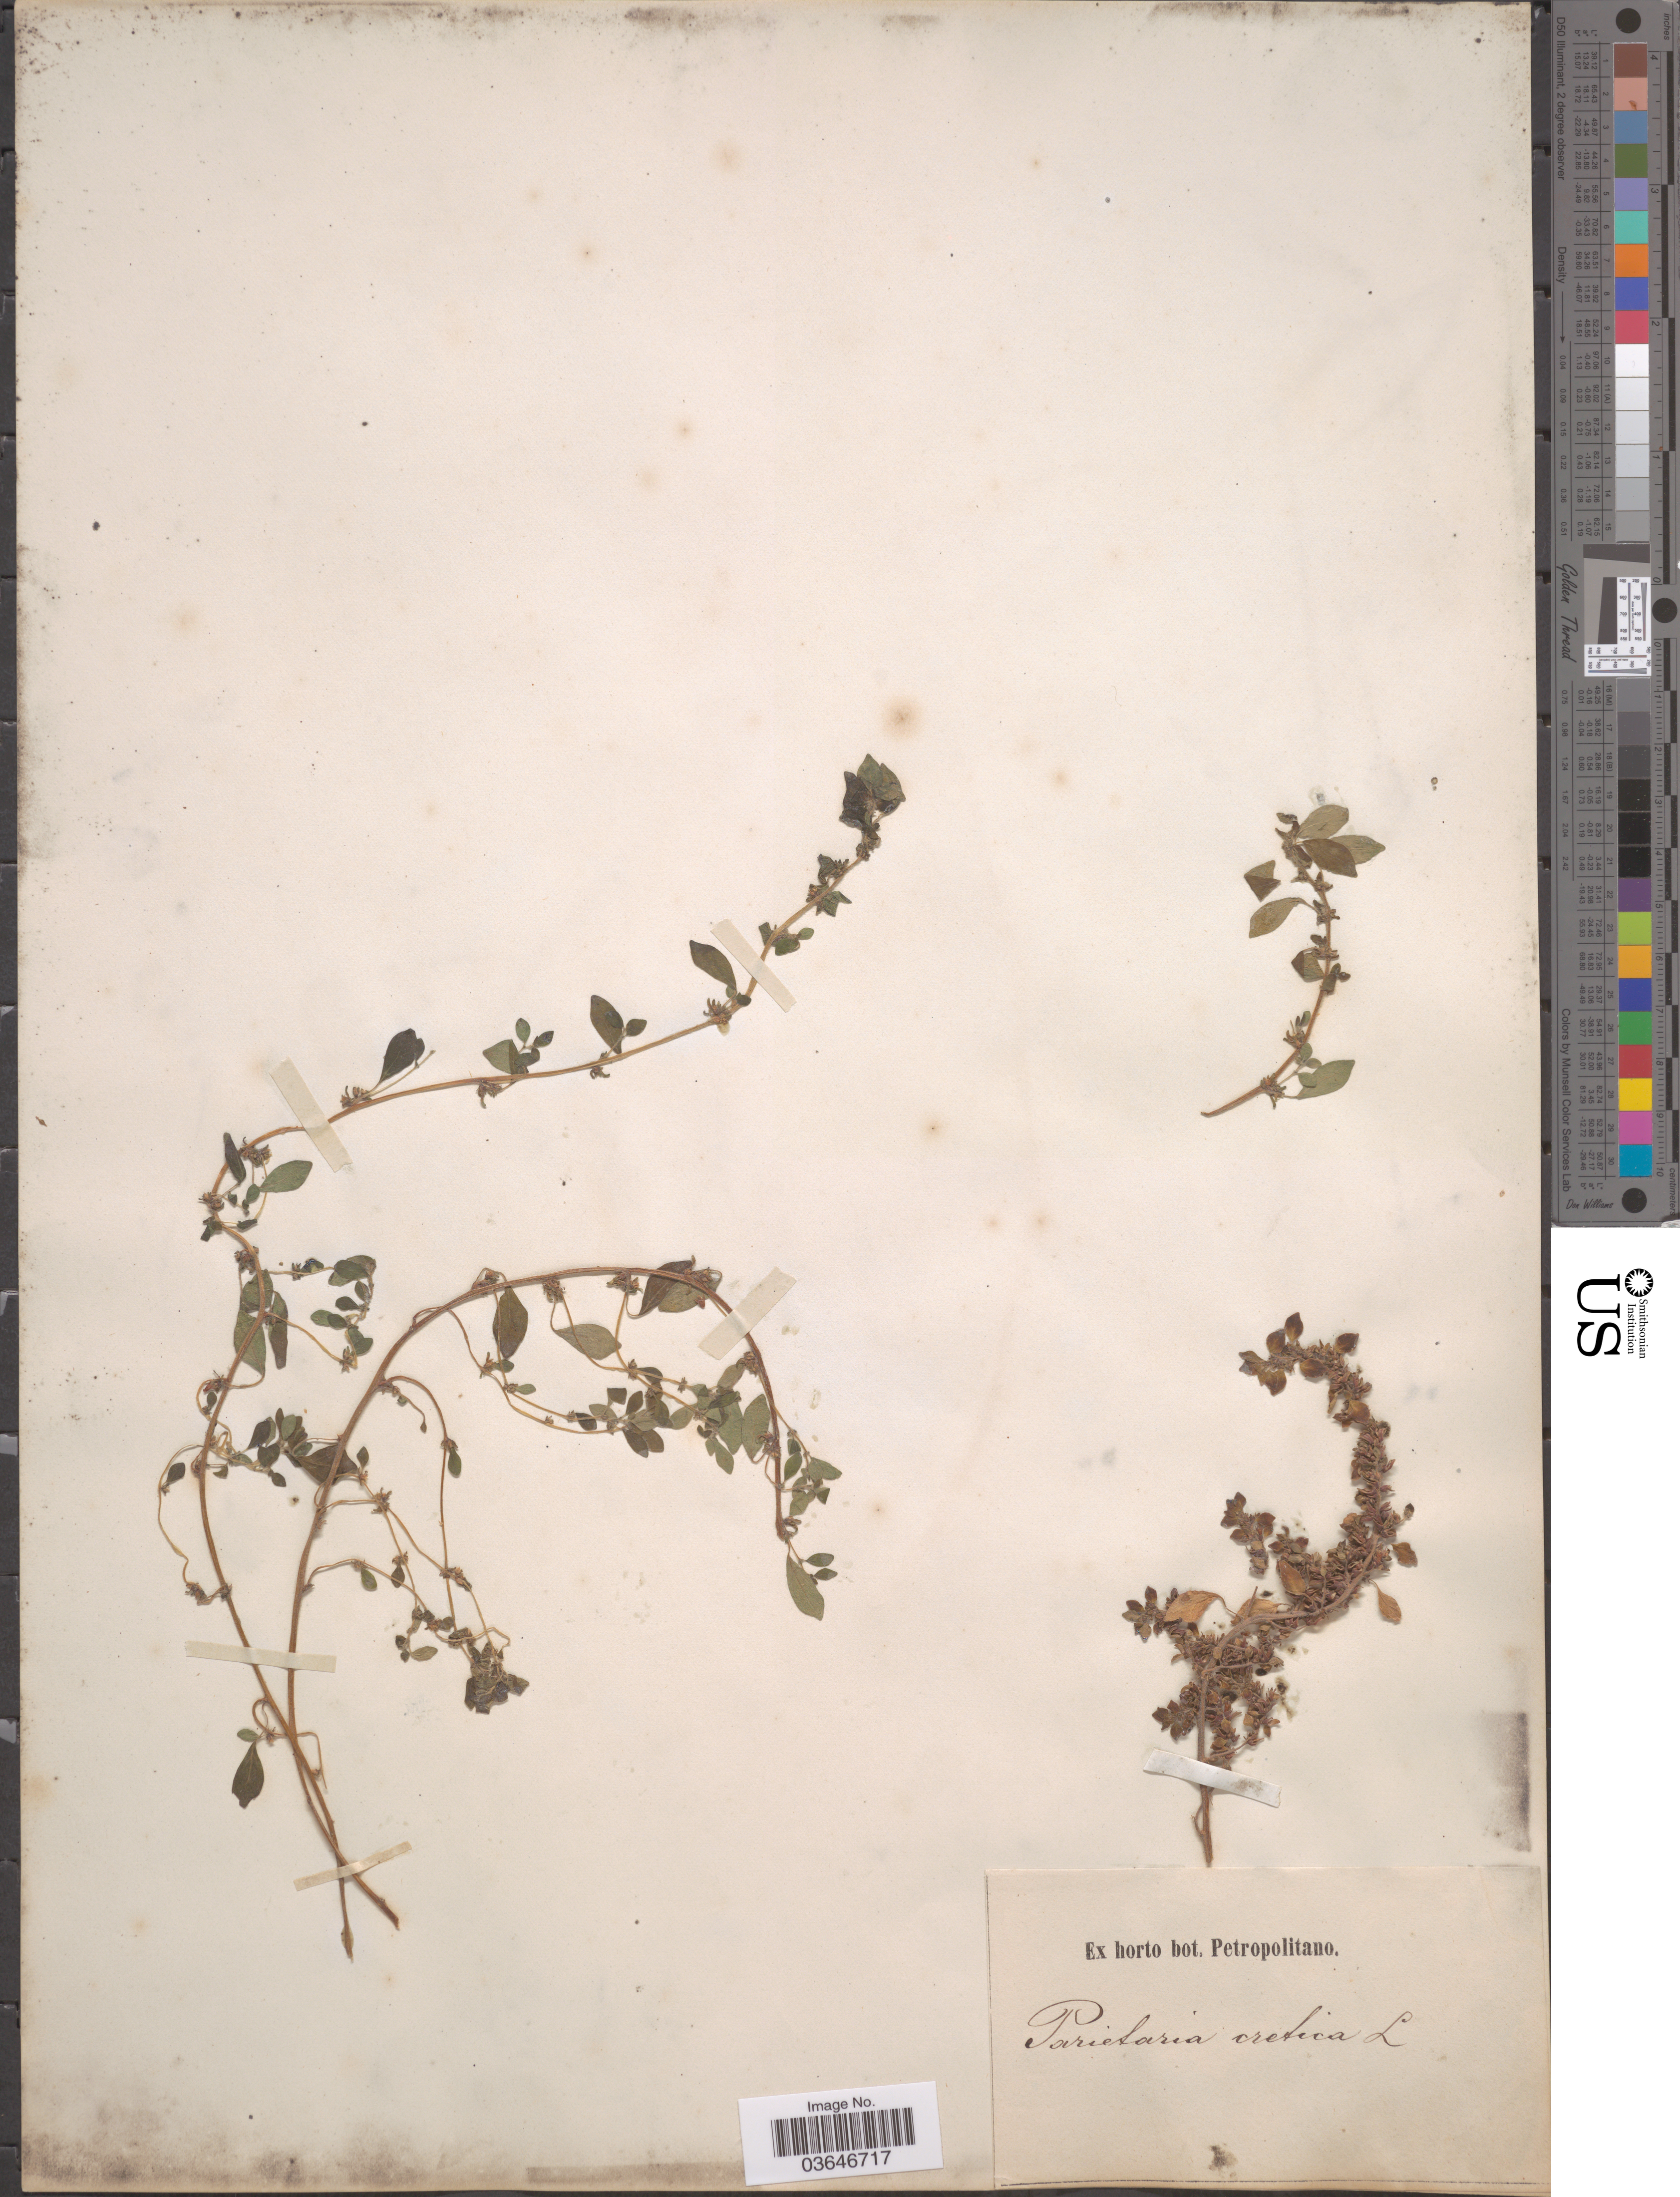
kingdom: Plantae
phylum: Tracheophyta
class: Magnoliopsida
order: Rosales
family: Urticaceae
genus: Parietaria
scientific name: Parietaria cretica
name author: L.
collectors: ex Horto Bot. Petropolitano